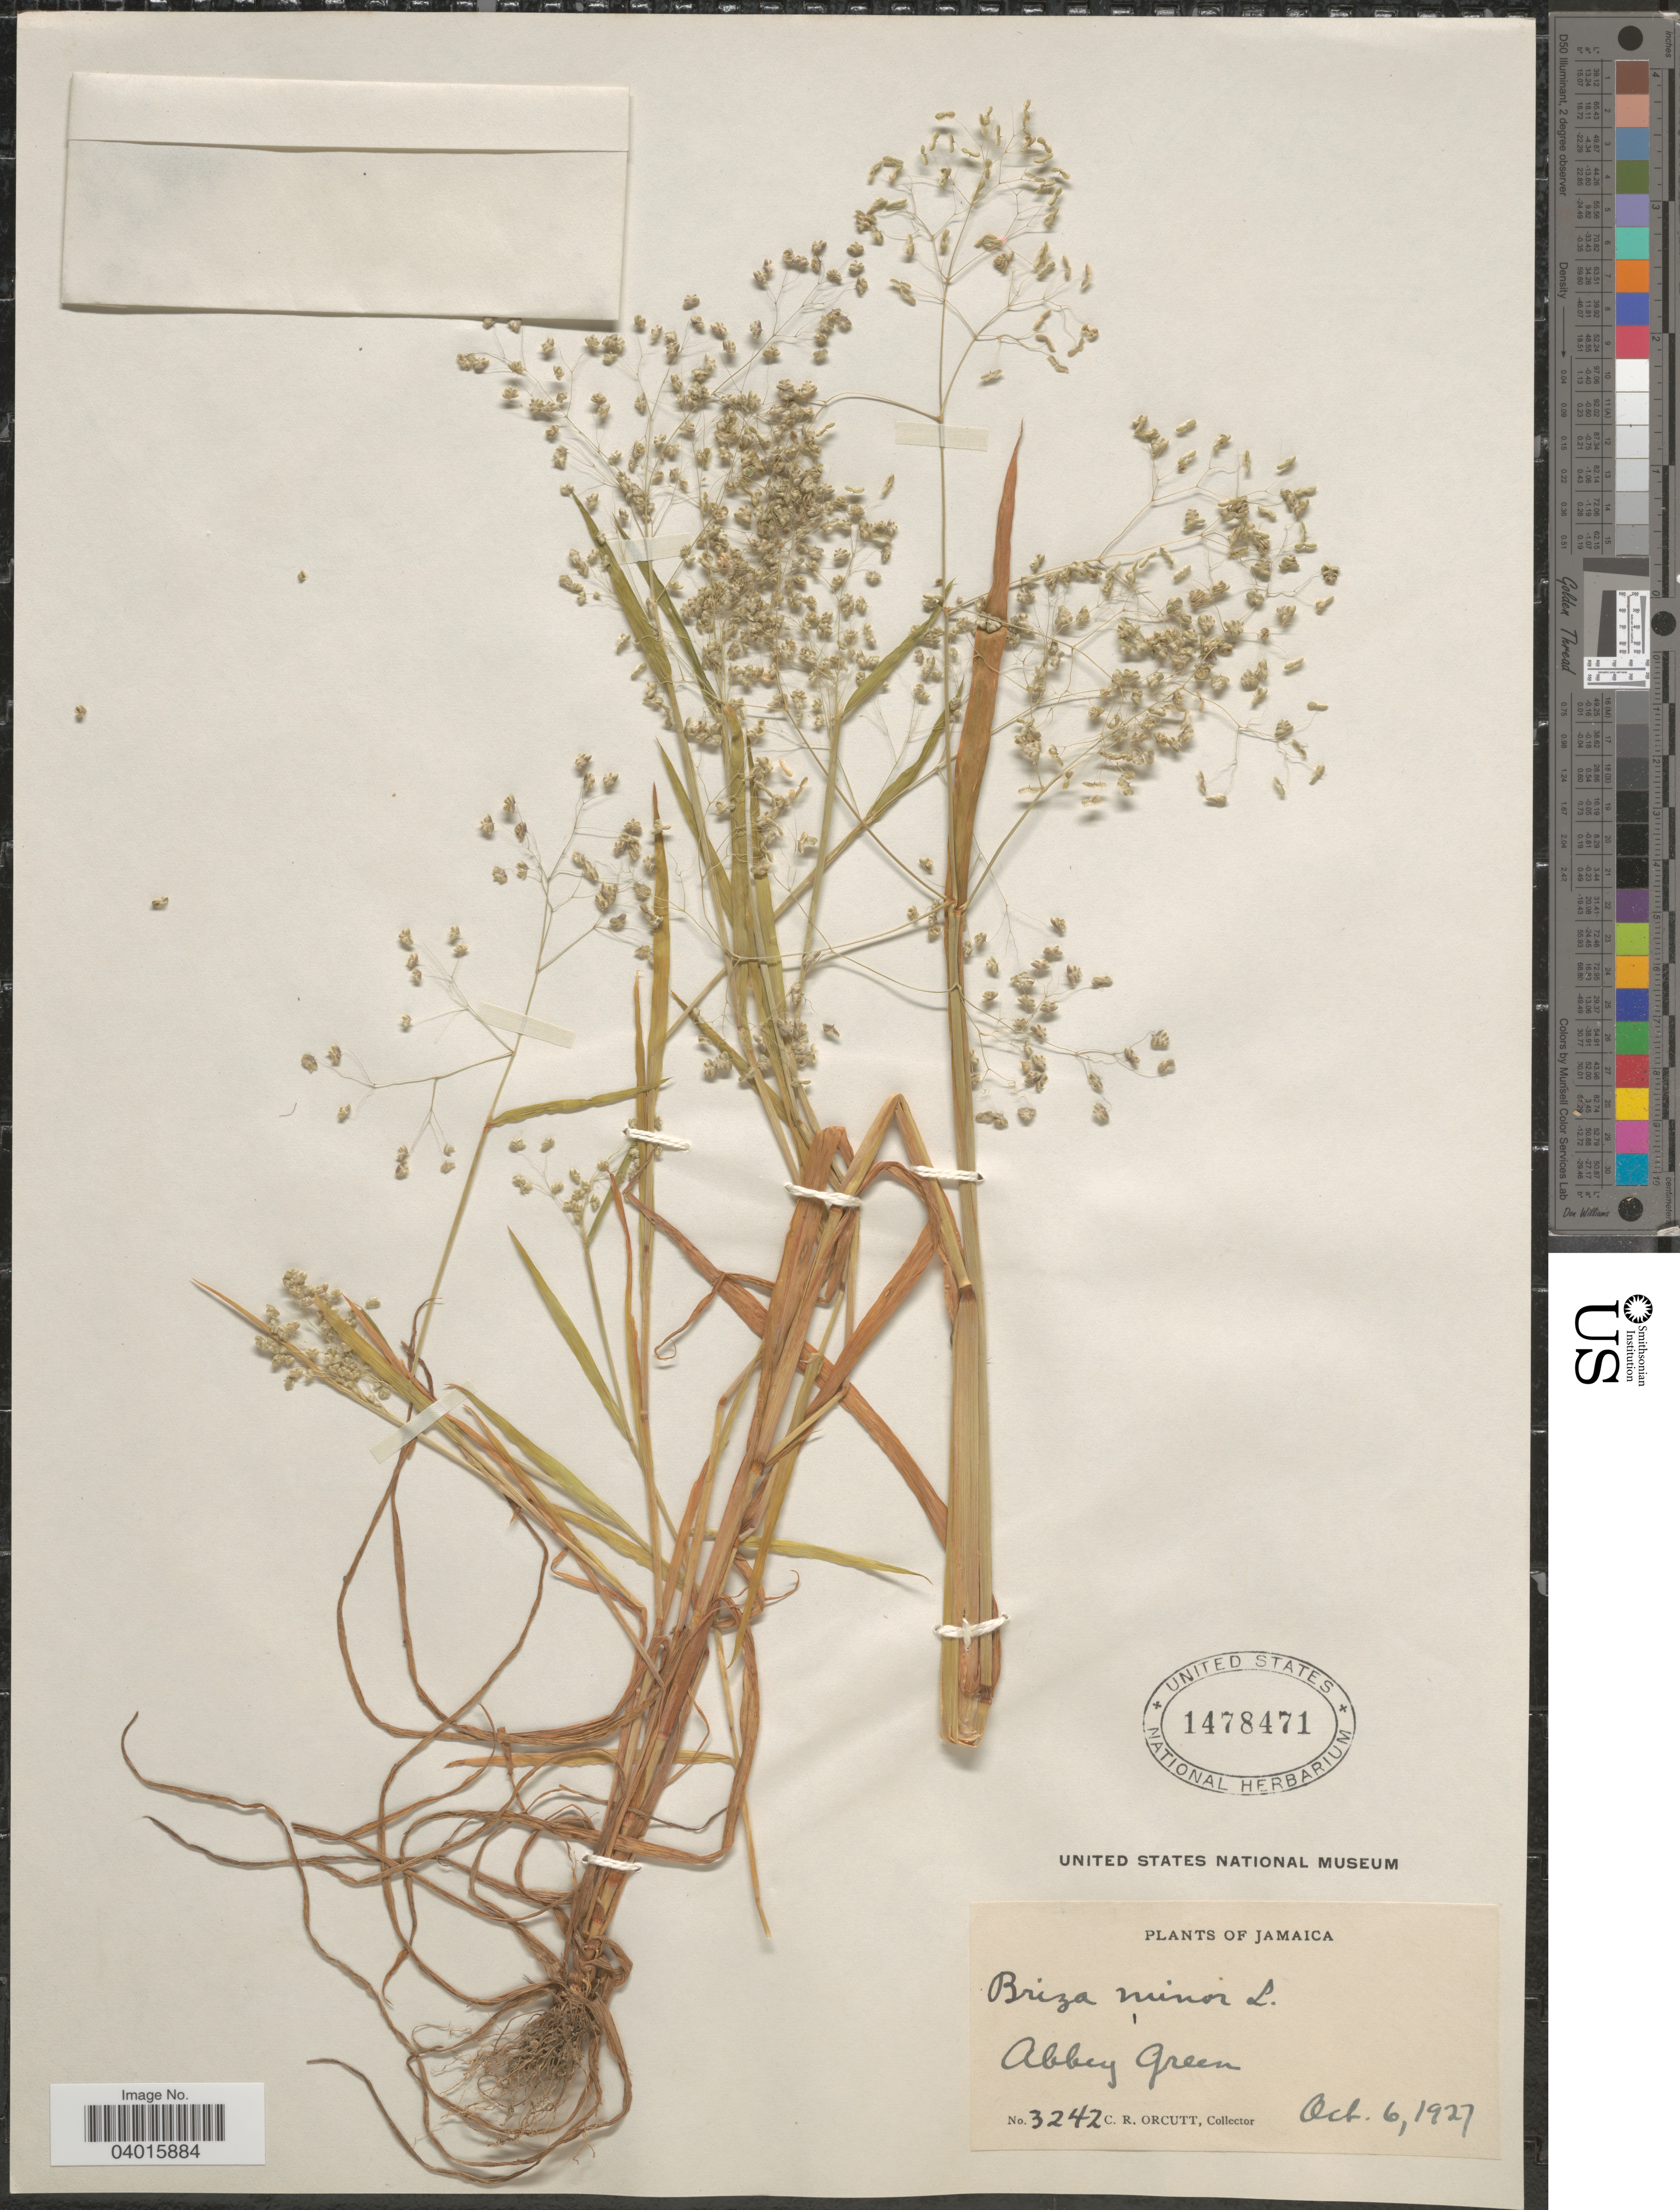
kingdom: Plantae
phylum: Tracheophyta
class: Liliopsida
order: Poales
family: Poaceae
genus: Briza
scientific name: Briza minor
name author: L.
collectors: C. R. Orcutt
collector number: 3242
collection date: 1927-10-06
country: Jamaica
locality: Abbey Green.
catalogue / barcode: US 1478471